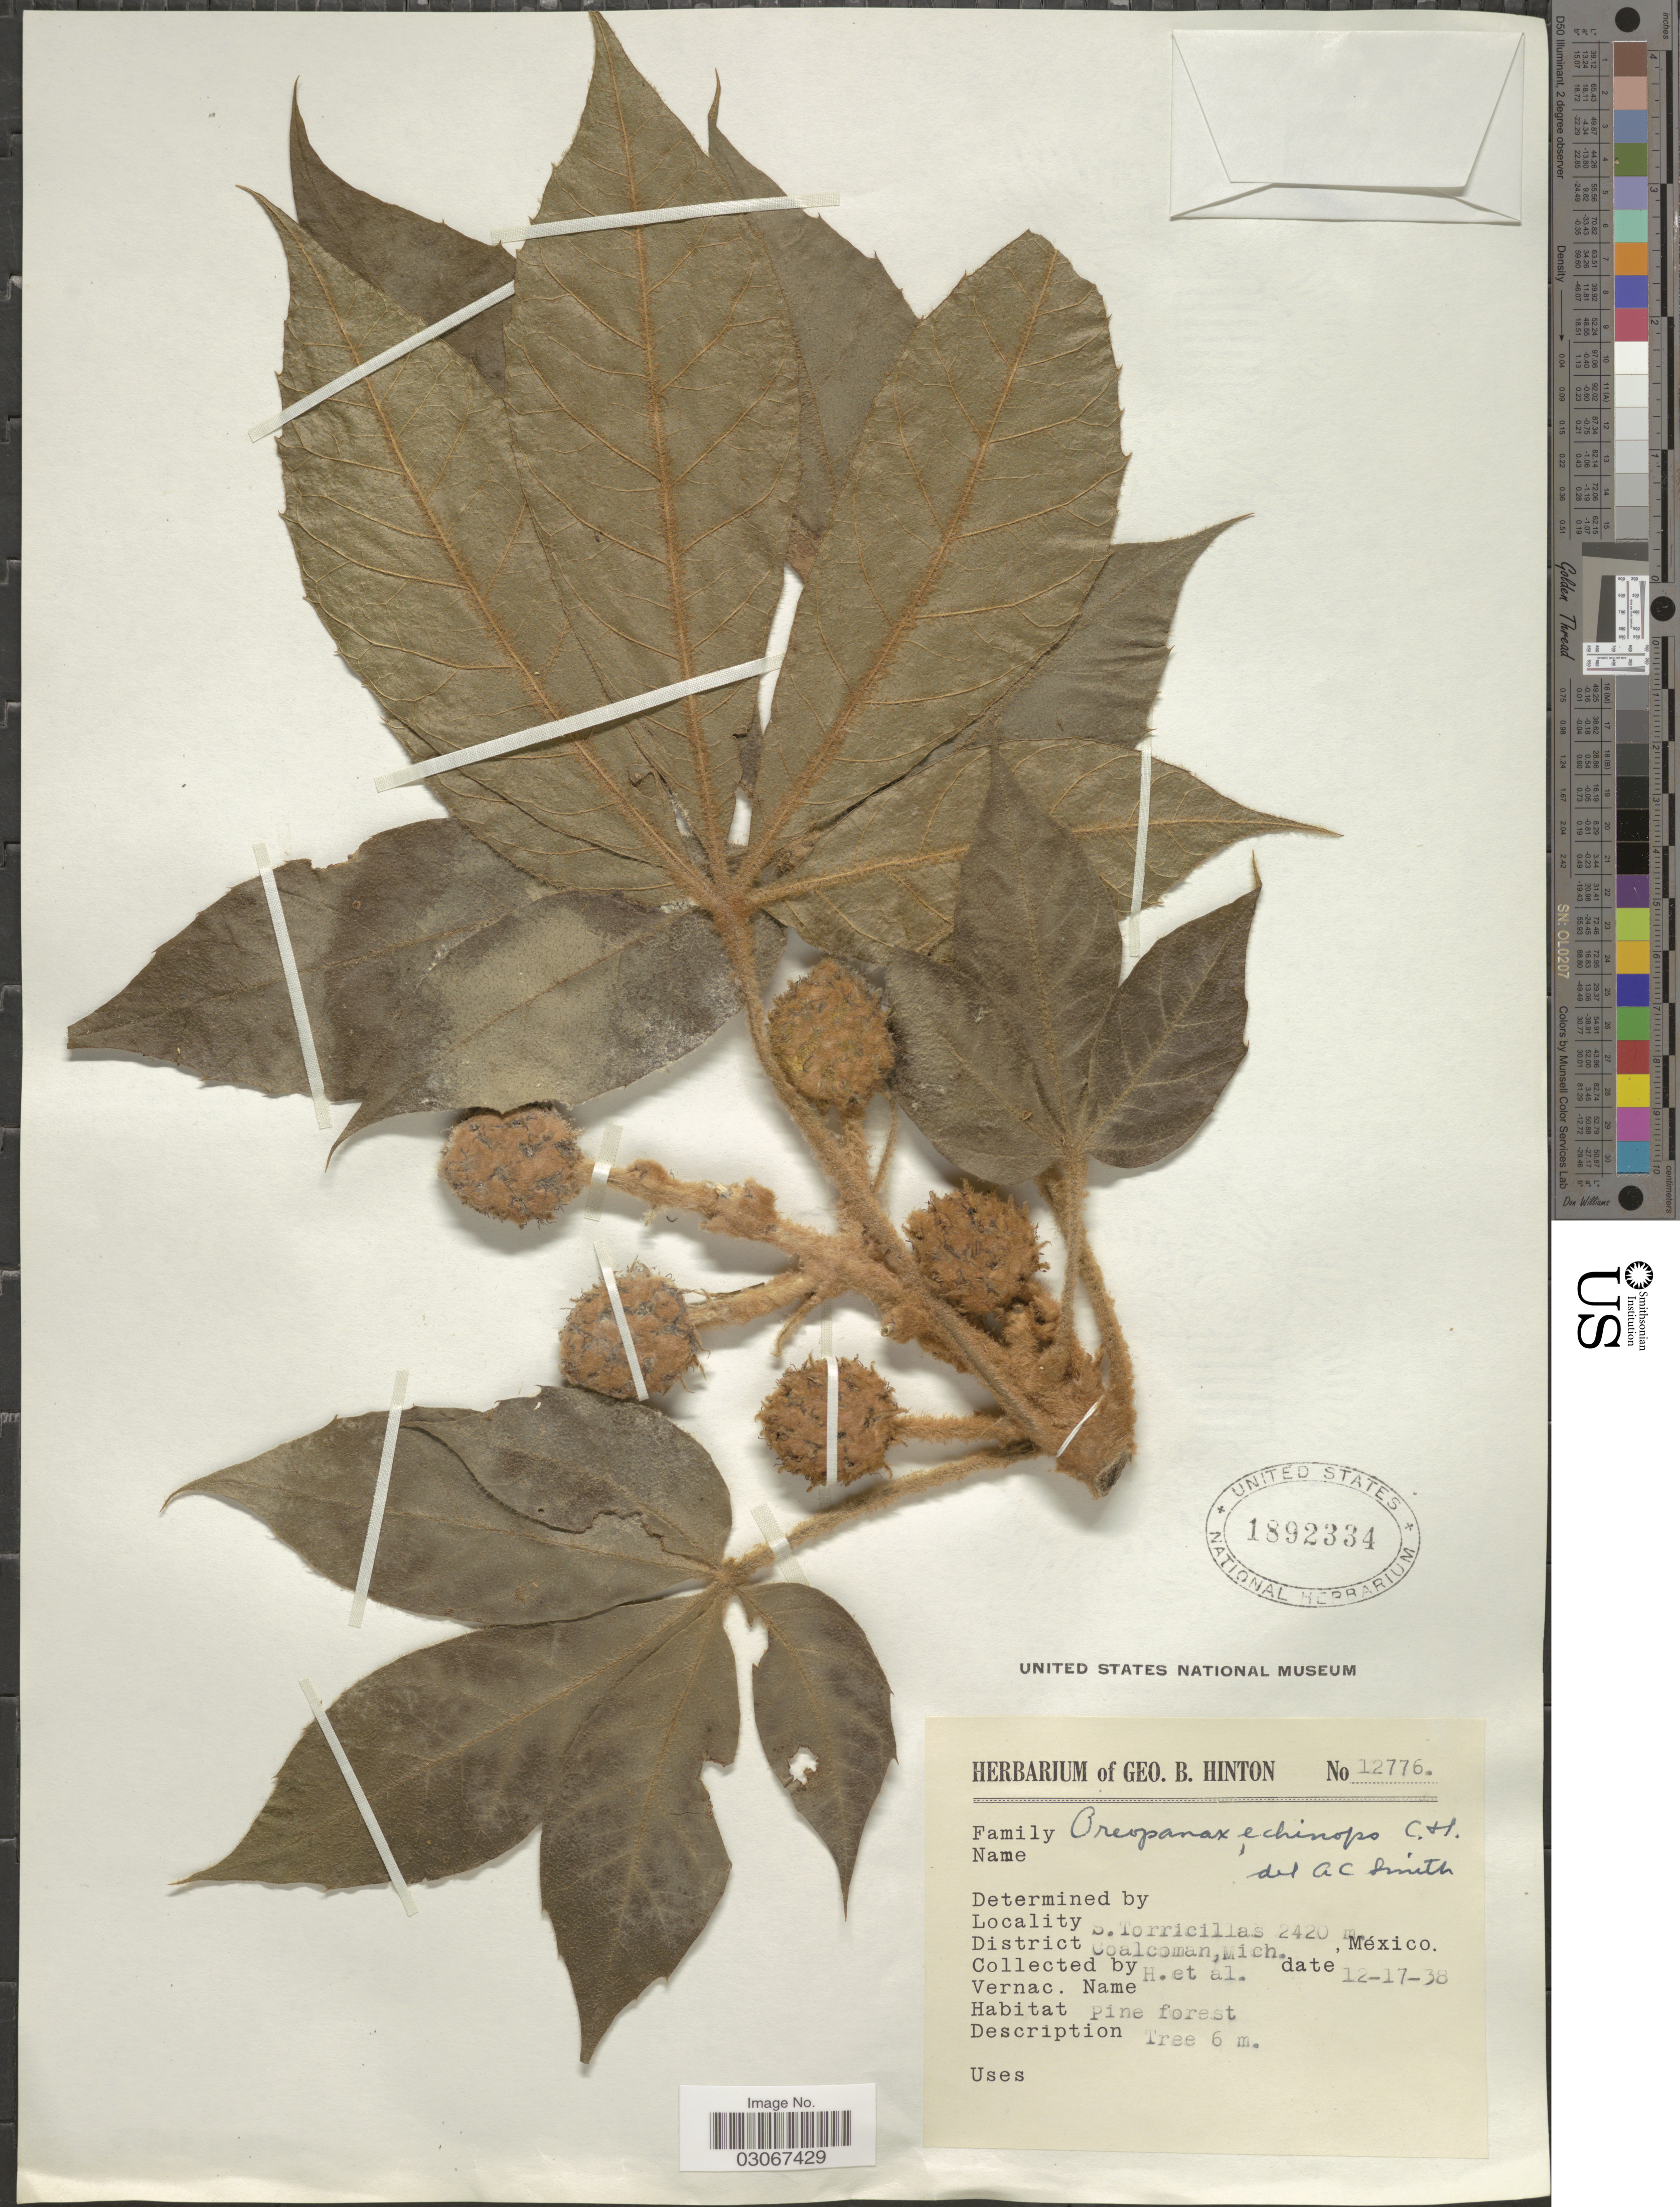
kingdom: Plantae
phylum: Tracheophyta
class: Magnoliopsida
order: Apiales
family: Araliaceae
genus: Oreopanax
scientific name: Oreopanax echinops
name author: (Schltdl. & Cham.) Decne. & Planch.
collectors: G. B. Hinton & et al.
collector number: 12776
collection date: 1938-12-17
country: Mexico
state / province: Michoacán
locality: S. Torricillas, District Coalcoman, Mich.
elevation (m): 2420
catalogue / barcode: US 1892334